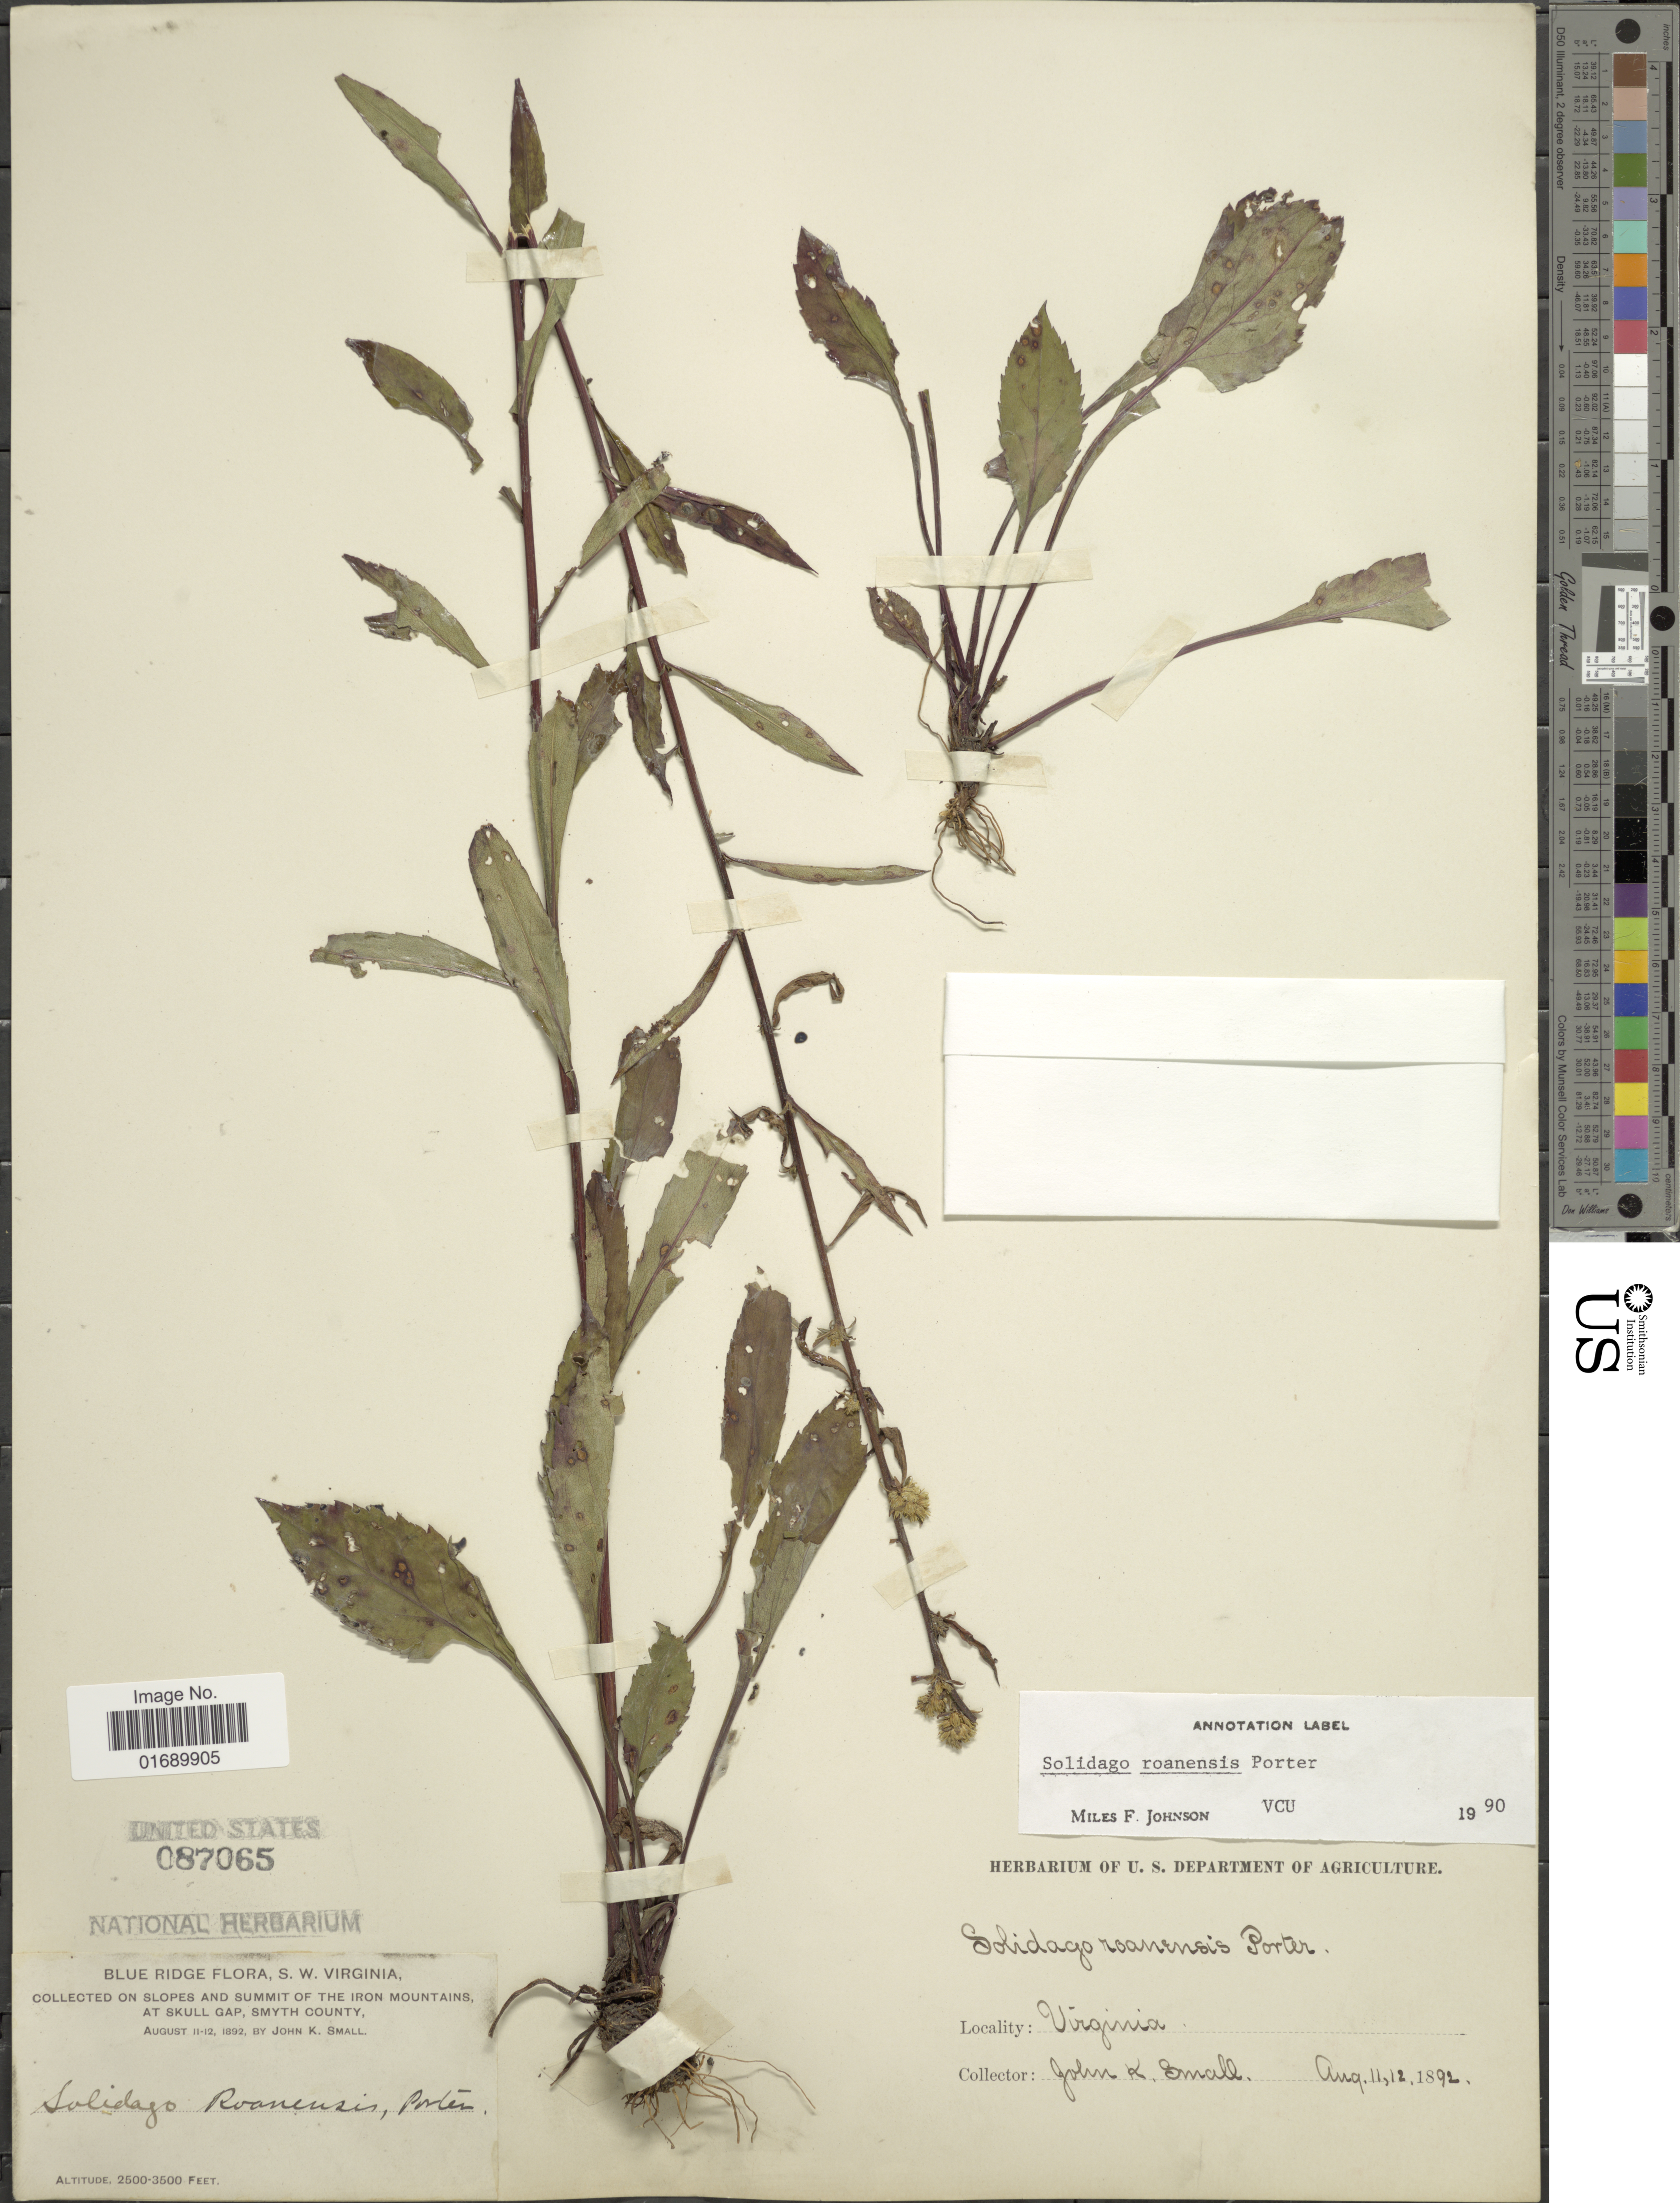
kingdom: Plantae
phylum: Tracheophyta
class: Magnoliopsida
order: Asterales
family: Asteraceae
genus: Solidago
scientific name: Solidago roanensis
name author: Porter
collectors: J. K. Small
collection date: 1892-08-11/1892-08-12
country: United States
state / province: Virginia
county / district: Smyth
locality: Blue Ridge, S.W. Virginia, on slopes and summit of the Iron Mountains, at Skull Gap, Smyth County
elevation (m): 762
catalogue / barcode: US 87065